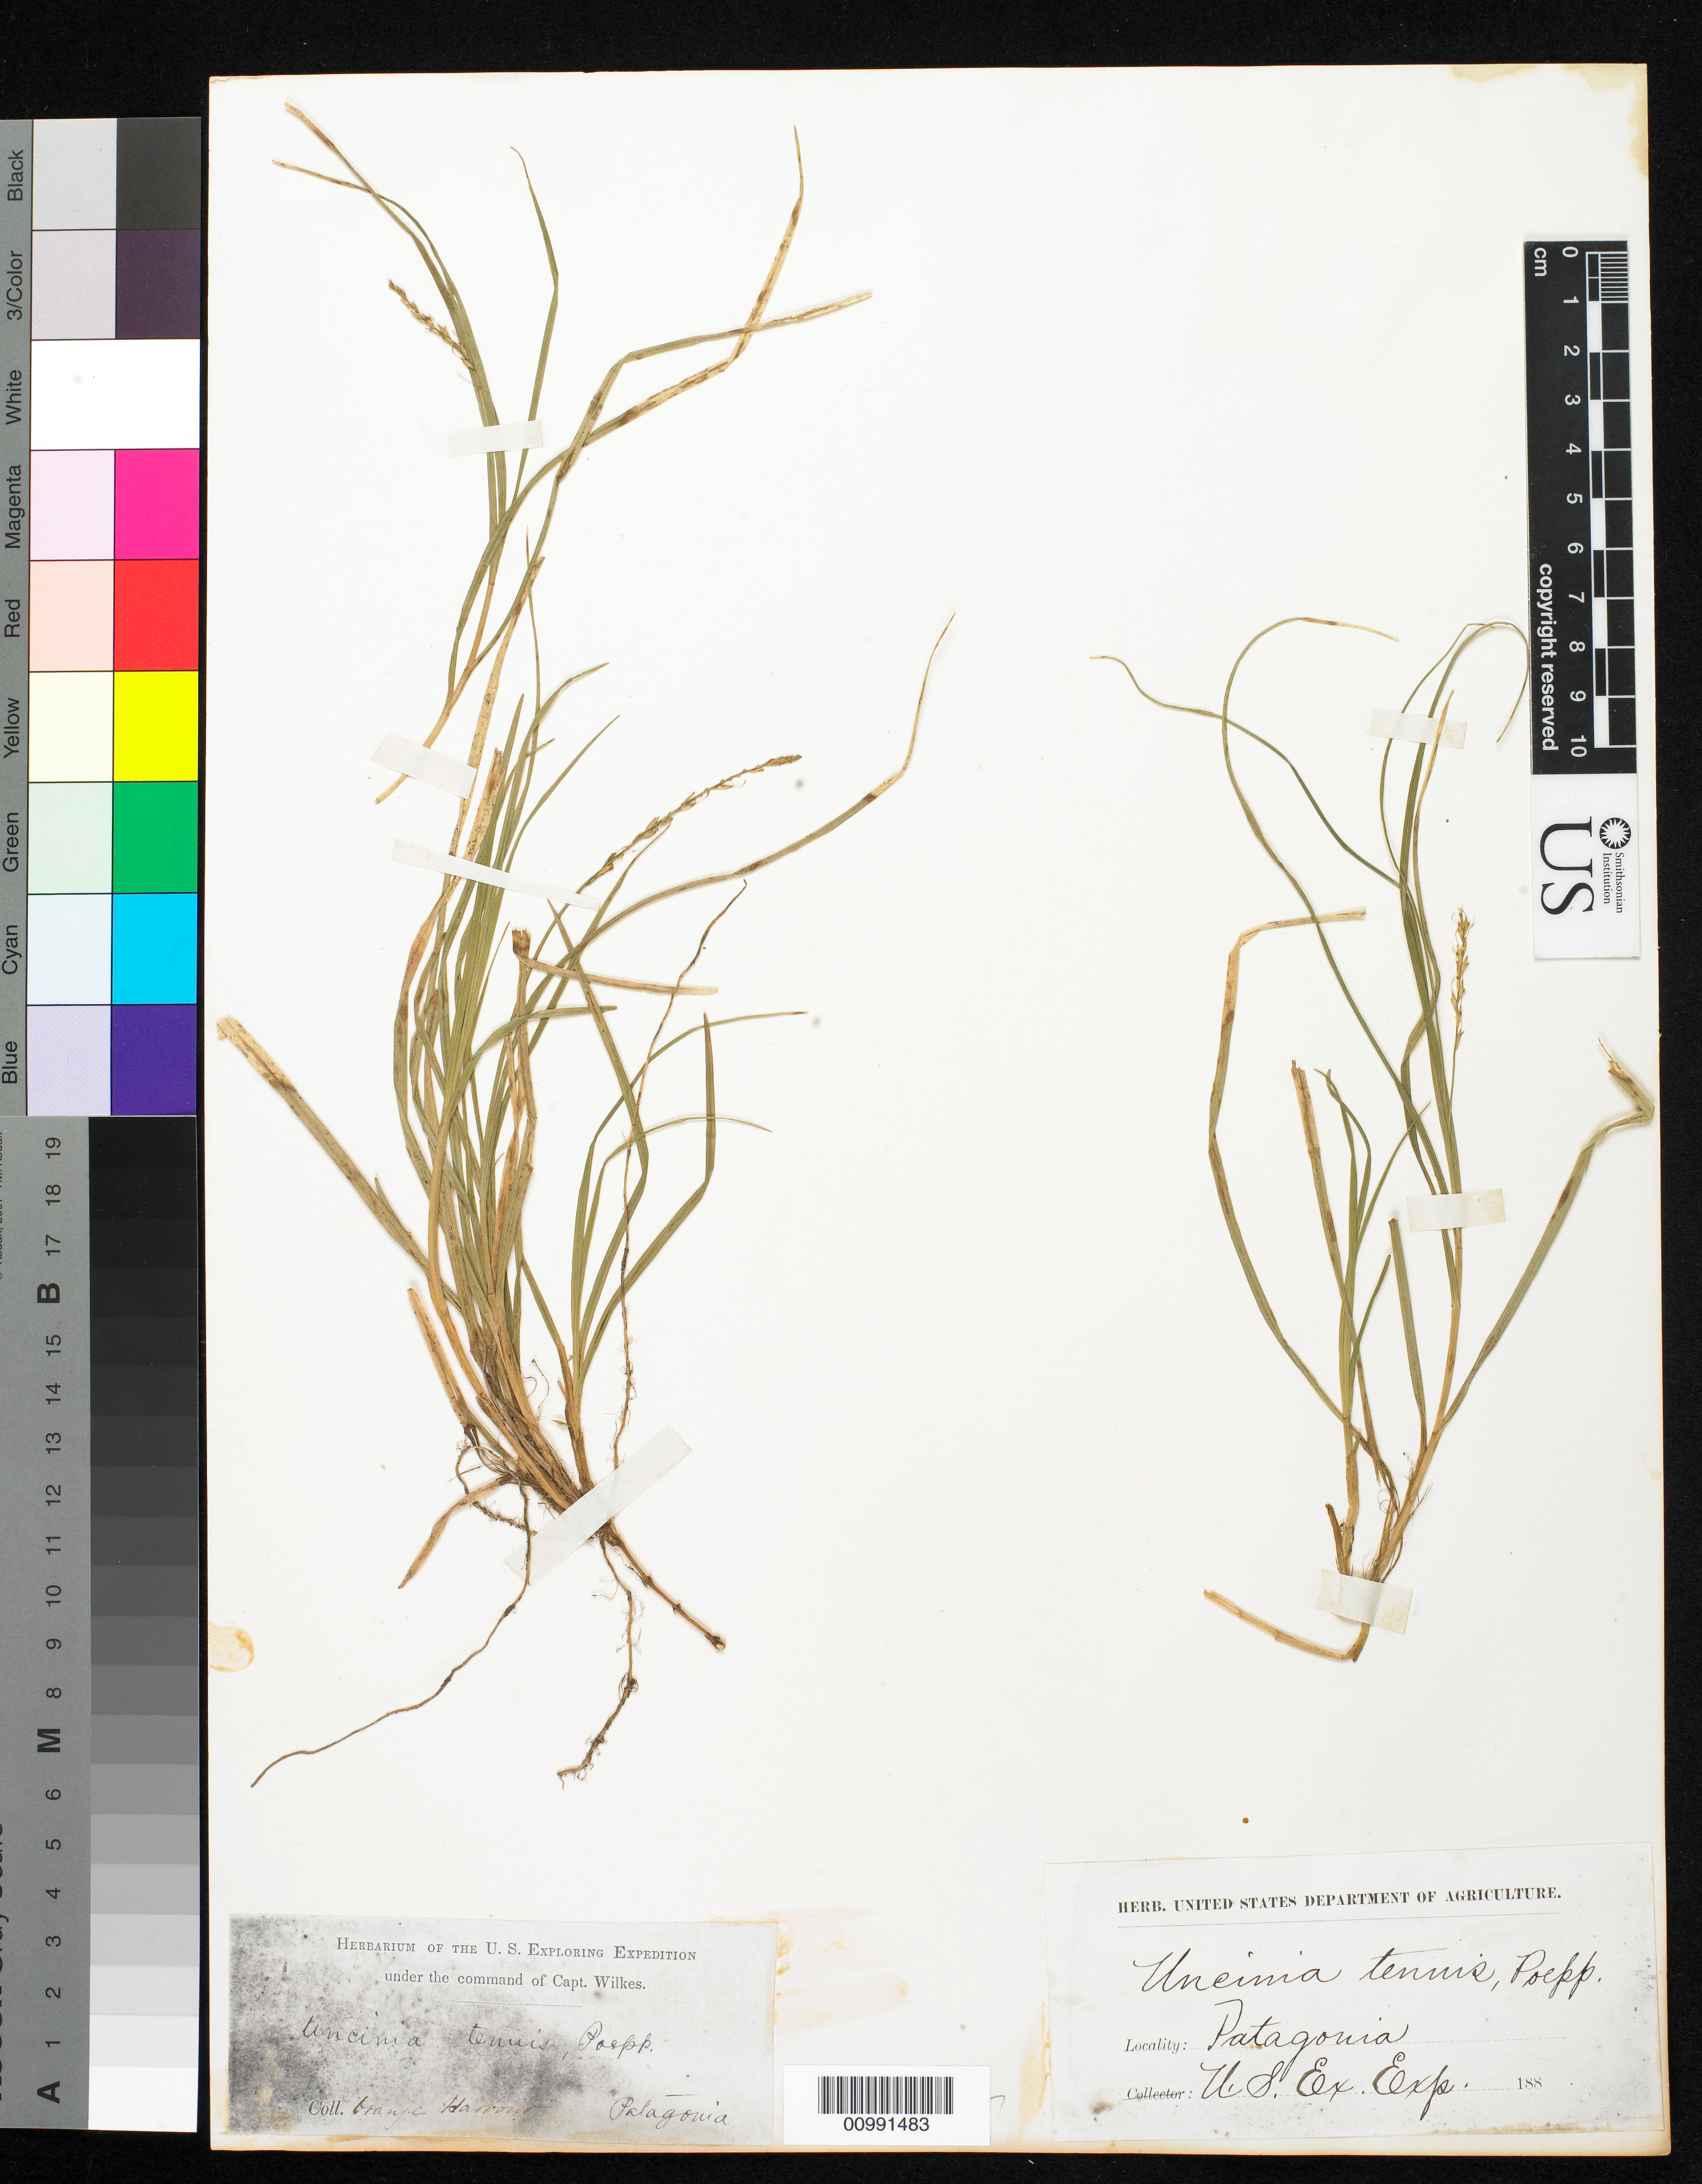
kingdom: Plantae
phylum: Tracheophyta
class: Liliopsida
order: Poales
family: Cyperaceae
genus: Carex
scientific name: Carex firmula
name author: (Kük.) J.R. Starr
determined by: Strong, Mark T., (BOT), Smithsonian Institution - National Museum of Natural History (UNITED STATES)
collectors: Wilkes Explor. Exped.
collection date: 1838/1842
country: Argentina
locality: Orange Harbor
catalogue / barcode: US 98461